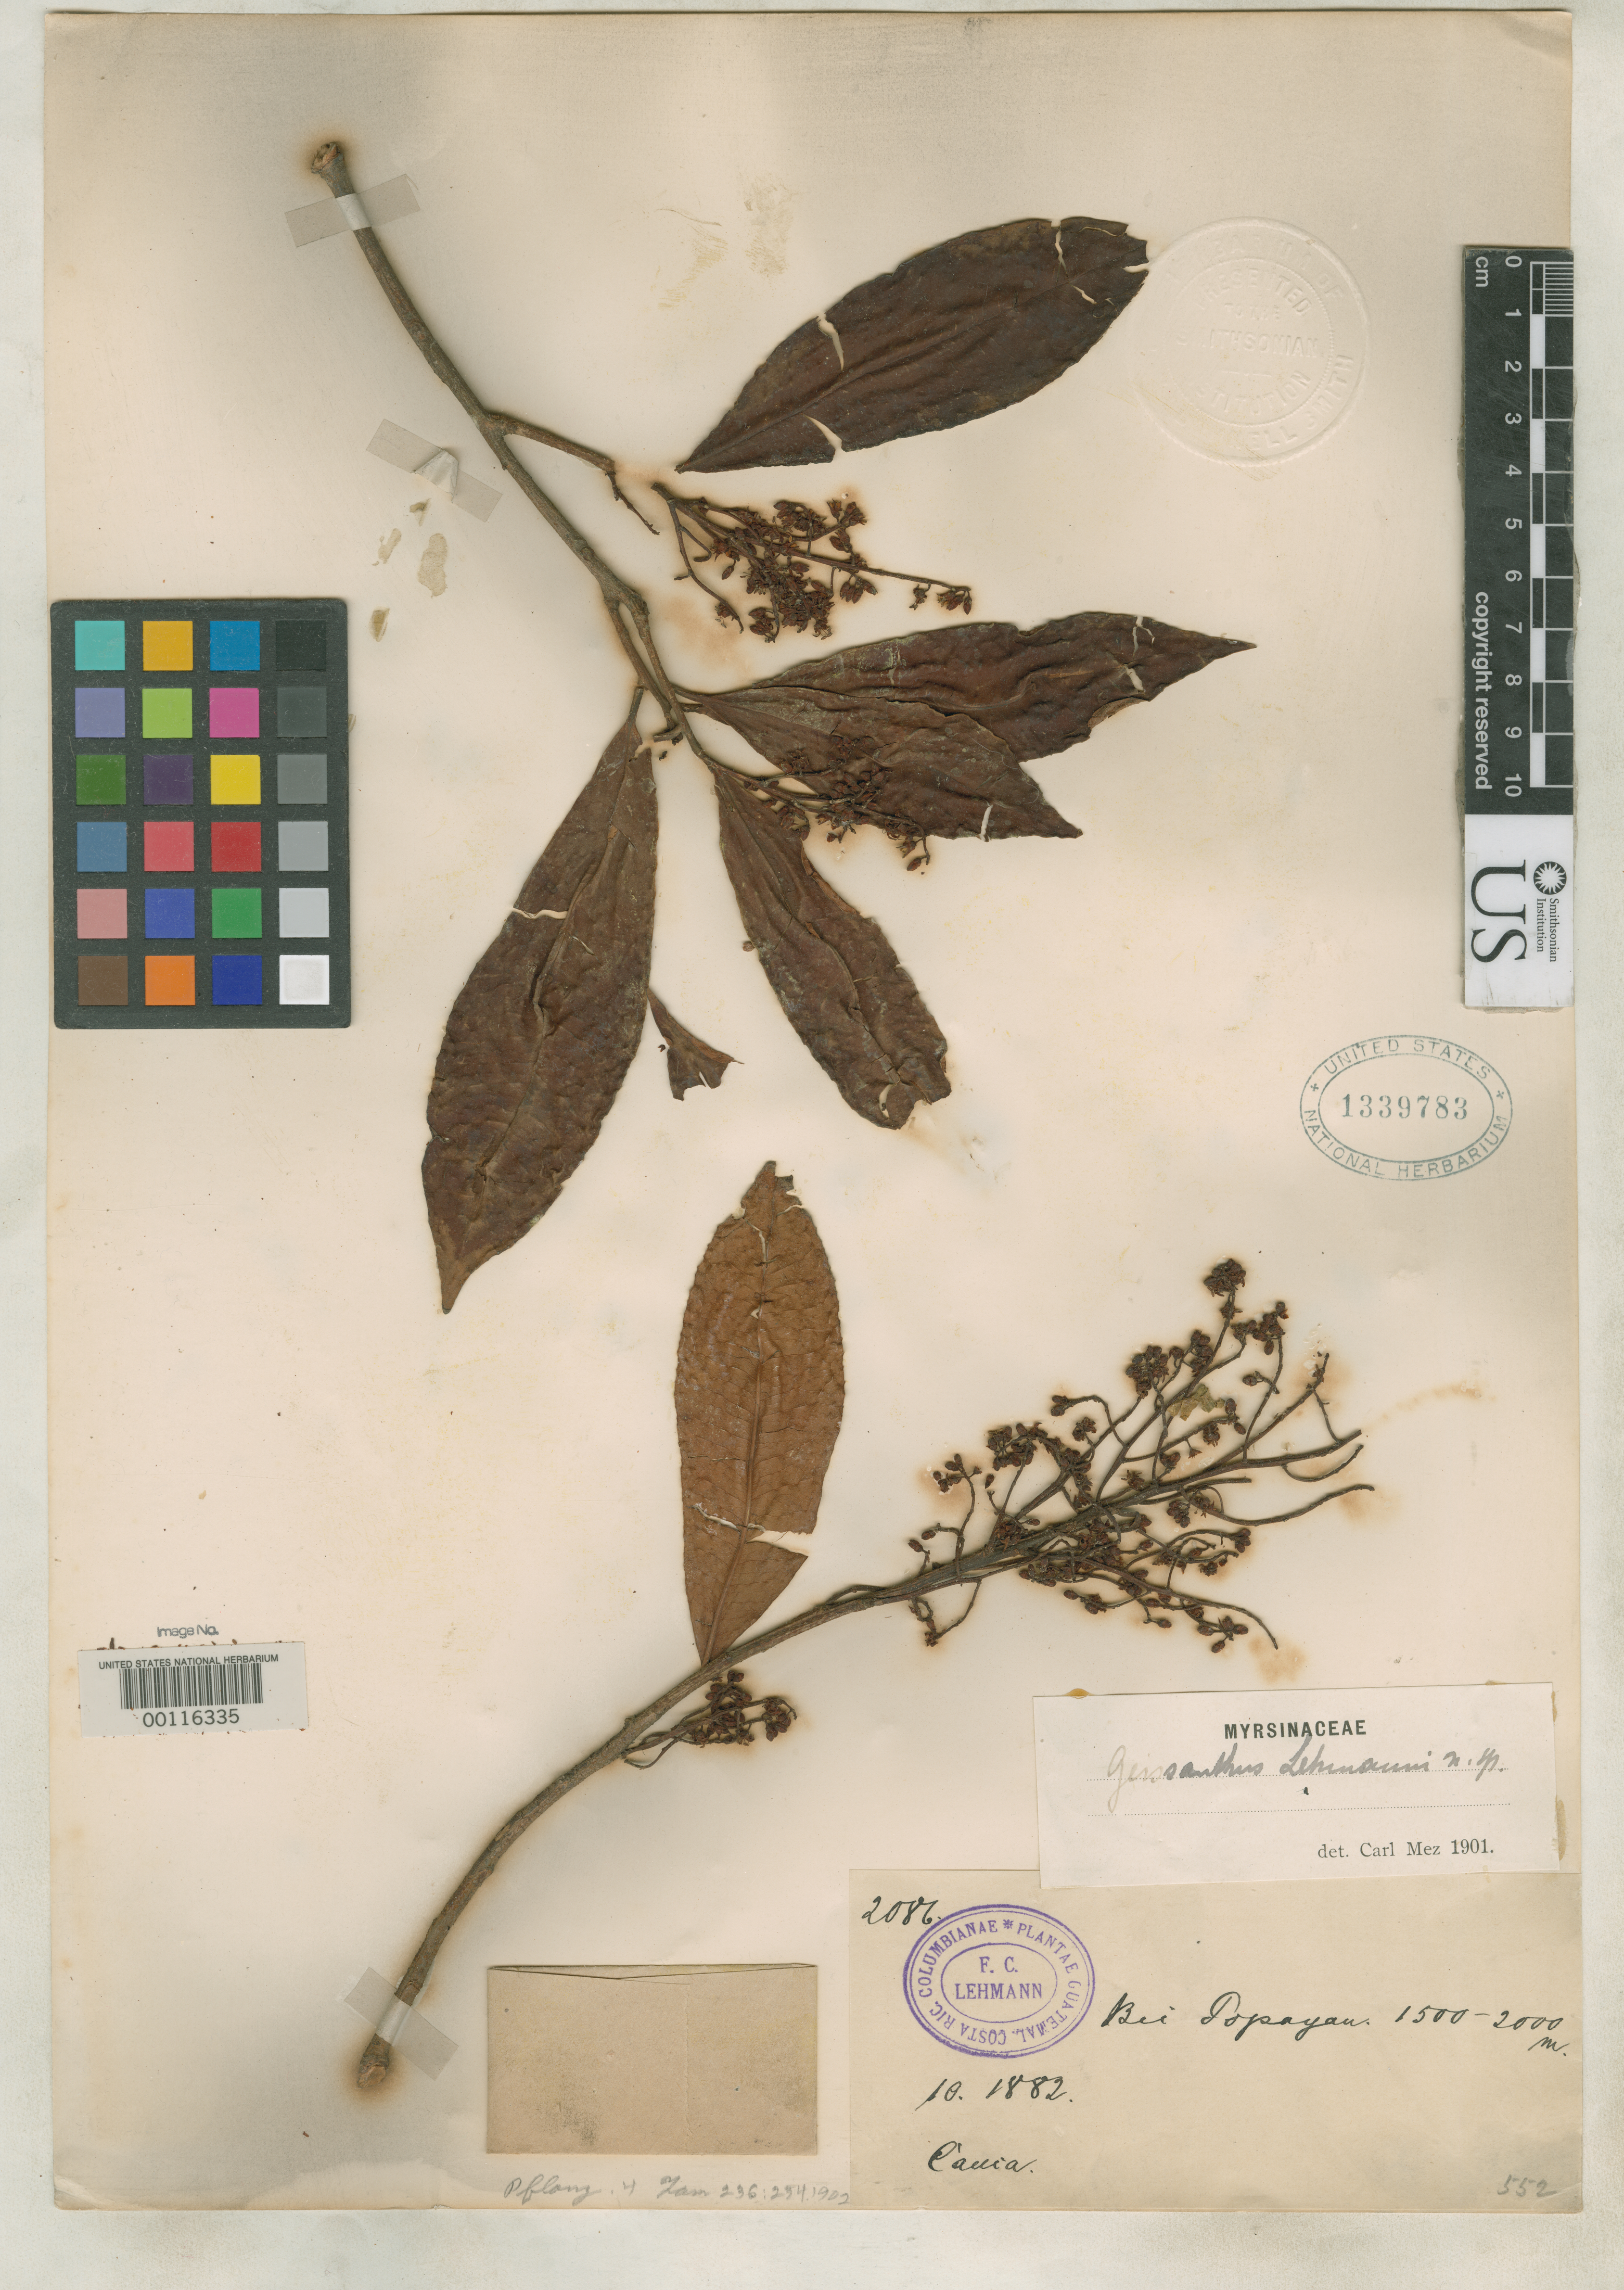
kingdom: Plantae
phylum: Tracheophyta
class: Magnoliopsida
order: Ericales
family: Primulaceae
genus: Geissanthus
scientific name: Geissanthus lehmannii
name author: Mez in Engl.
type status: Isotype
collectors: F. C. Lehmann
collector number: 2086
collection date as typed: Oct 1882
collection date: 1882-10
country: Colombia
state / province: Cauca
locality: Bei Popayan.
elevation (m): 1500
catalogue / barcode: US 1339783